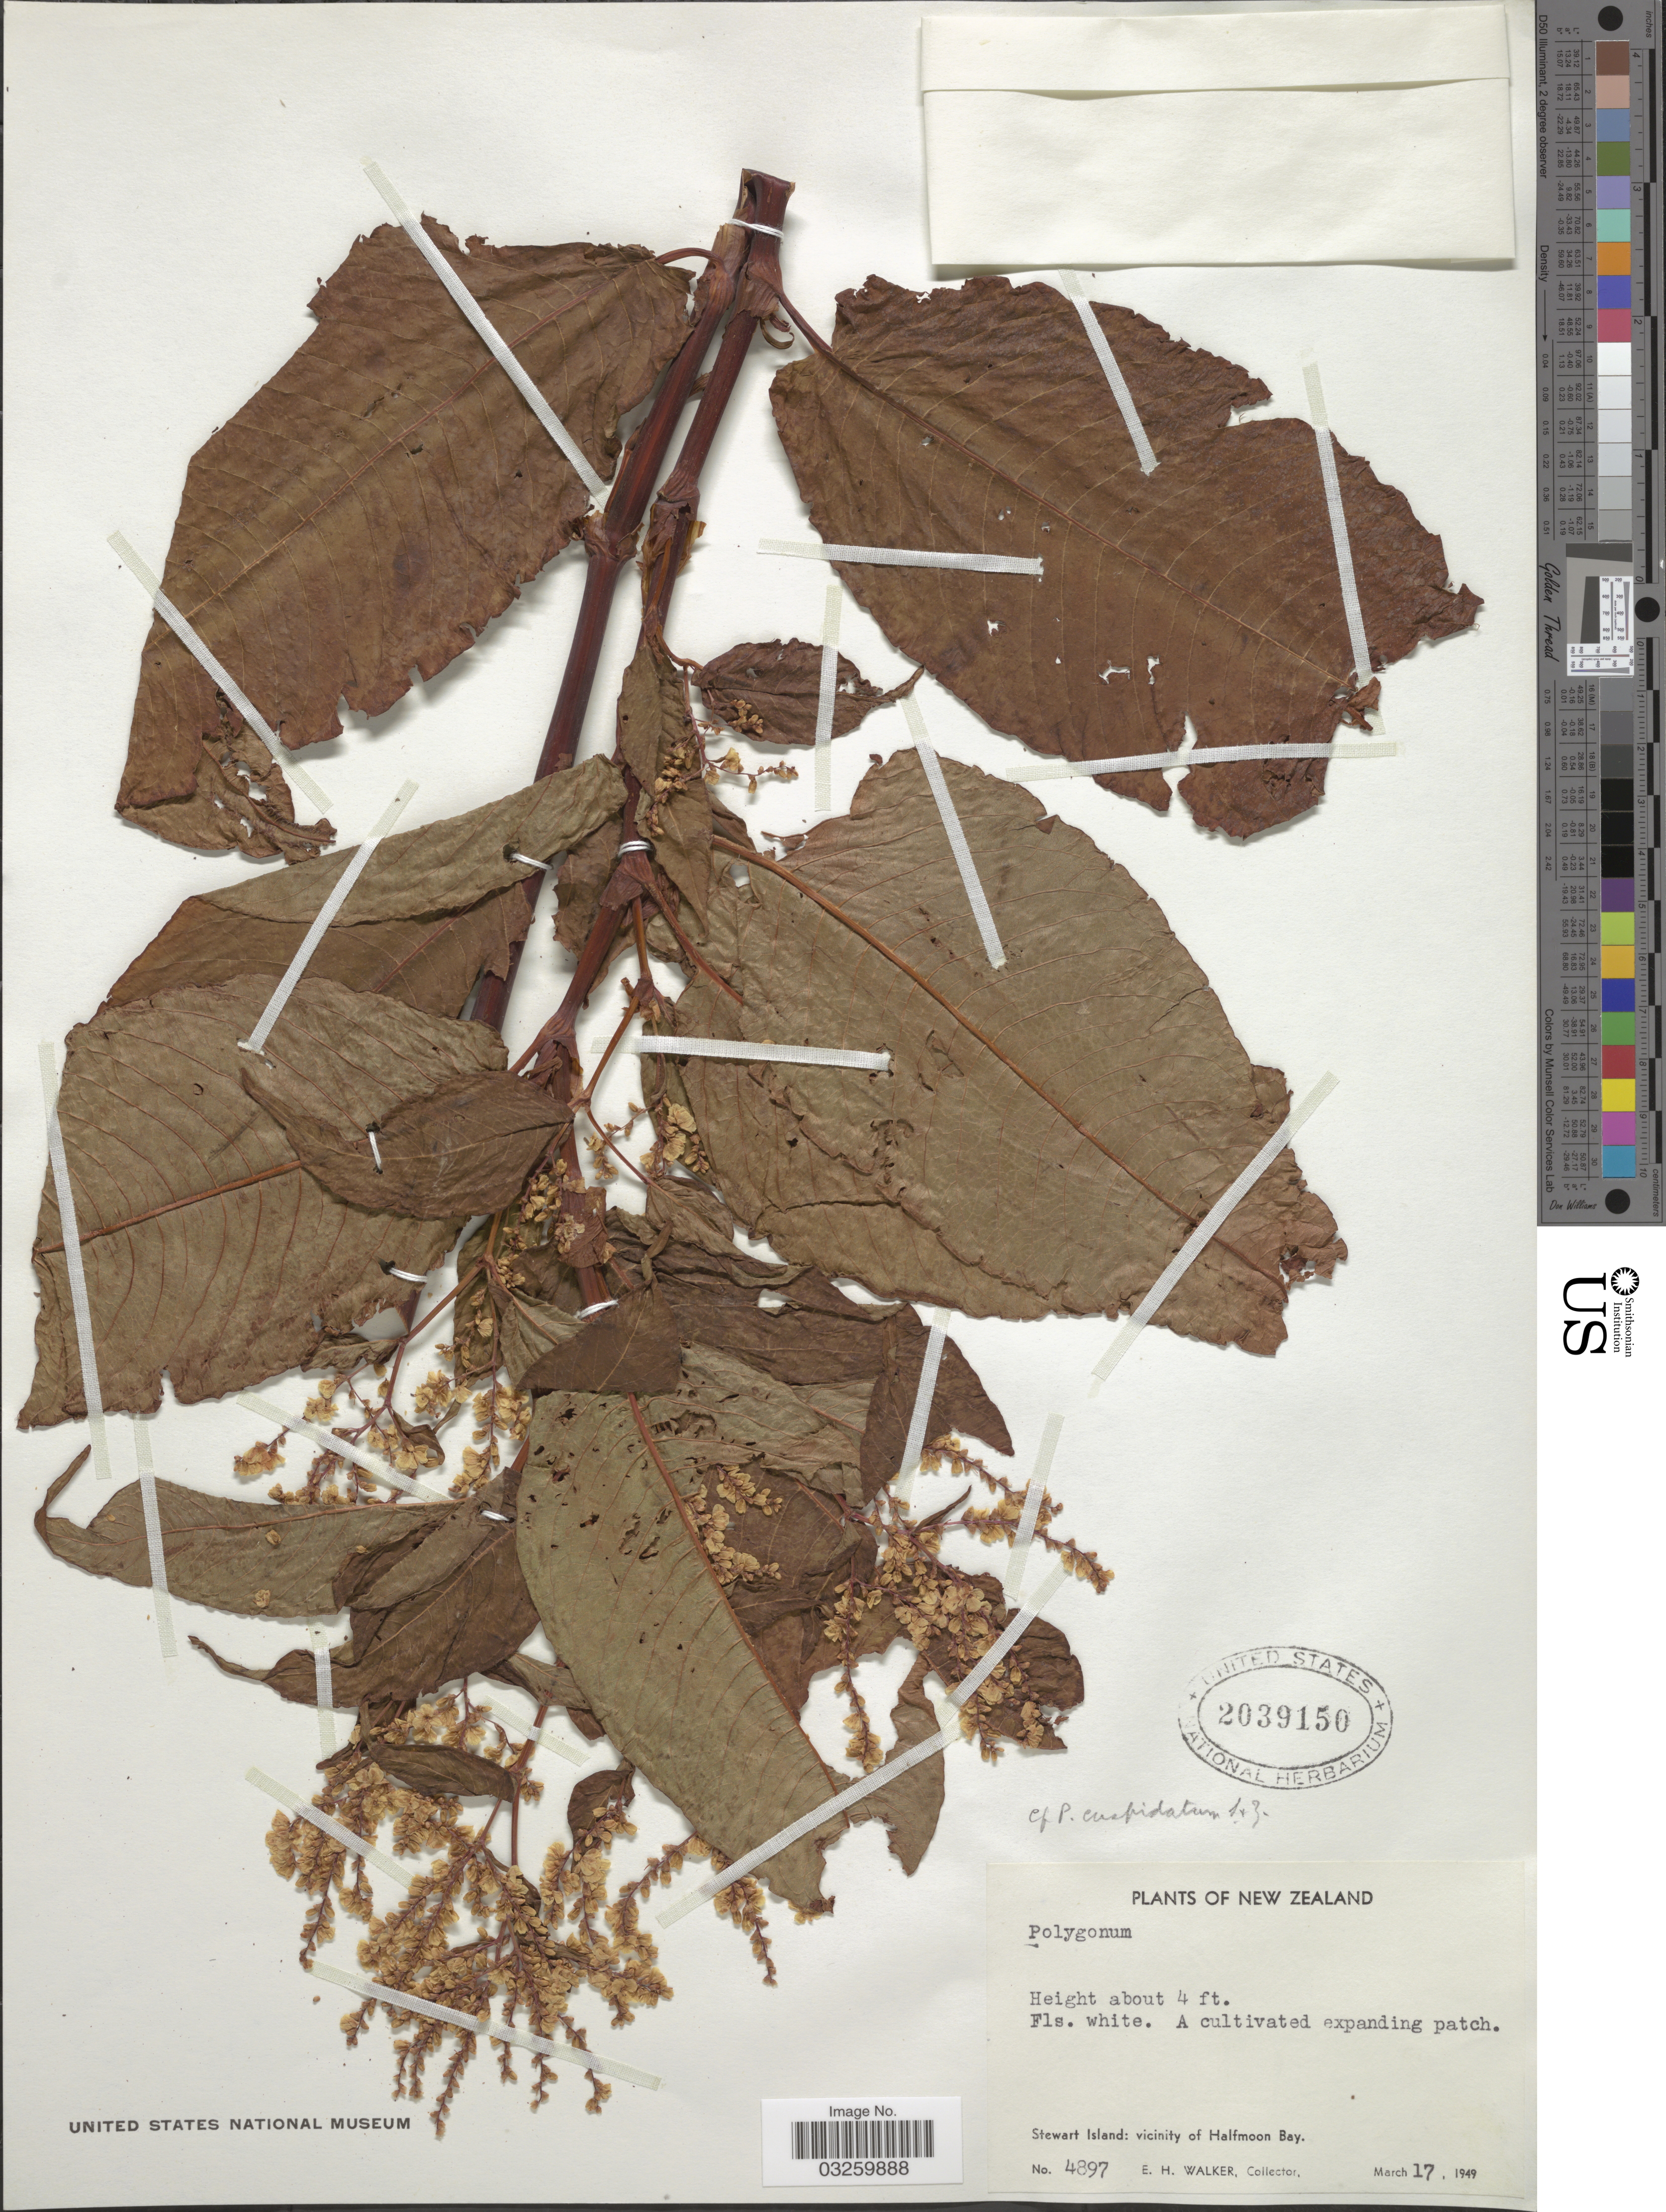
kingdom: Plantae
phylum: Tracheophyta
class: Magnoliopsida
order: Caryophyllales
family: Polygonaceae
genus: Reynoutria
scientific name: Reynoutria japonica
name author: Houtt.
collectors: E. H. Walker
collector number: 4897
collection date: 1949-03-17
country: New Zealand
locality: Stewart Island: vicinity of Halfmoon Bay.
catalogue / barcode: US 2039150